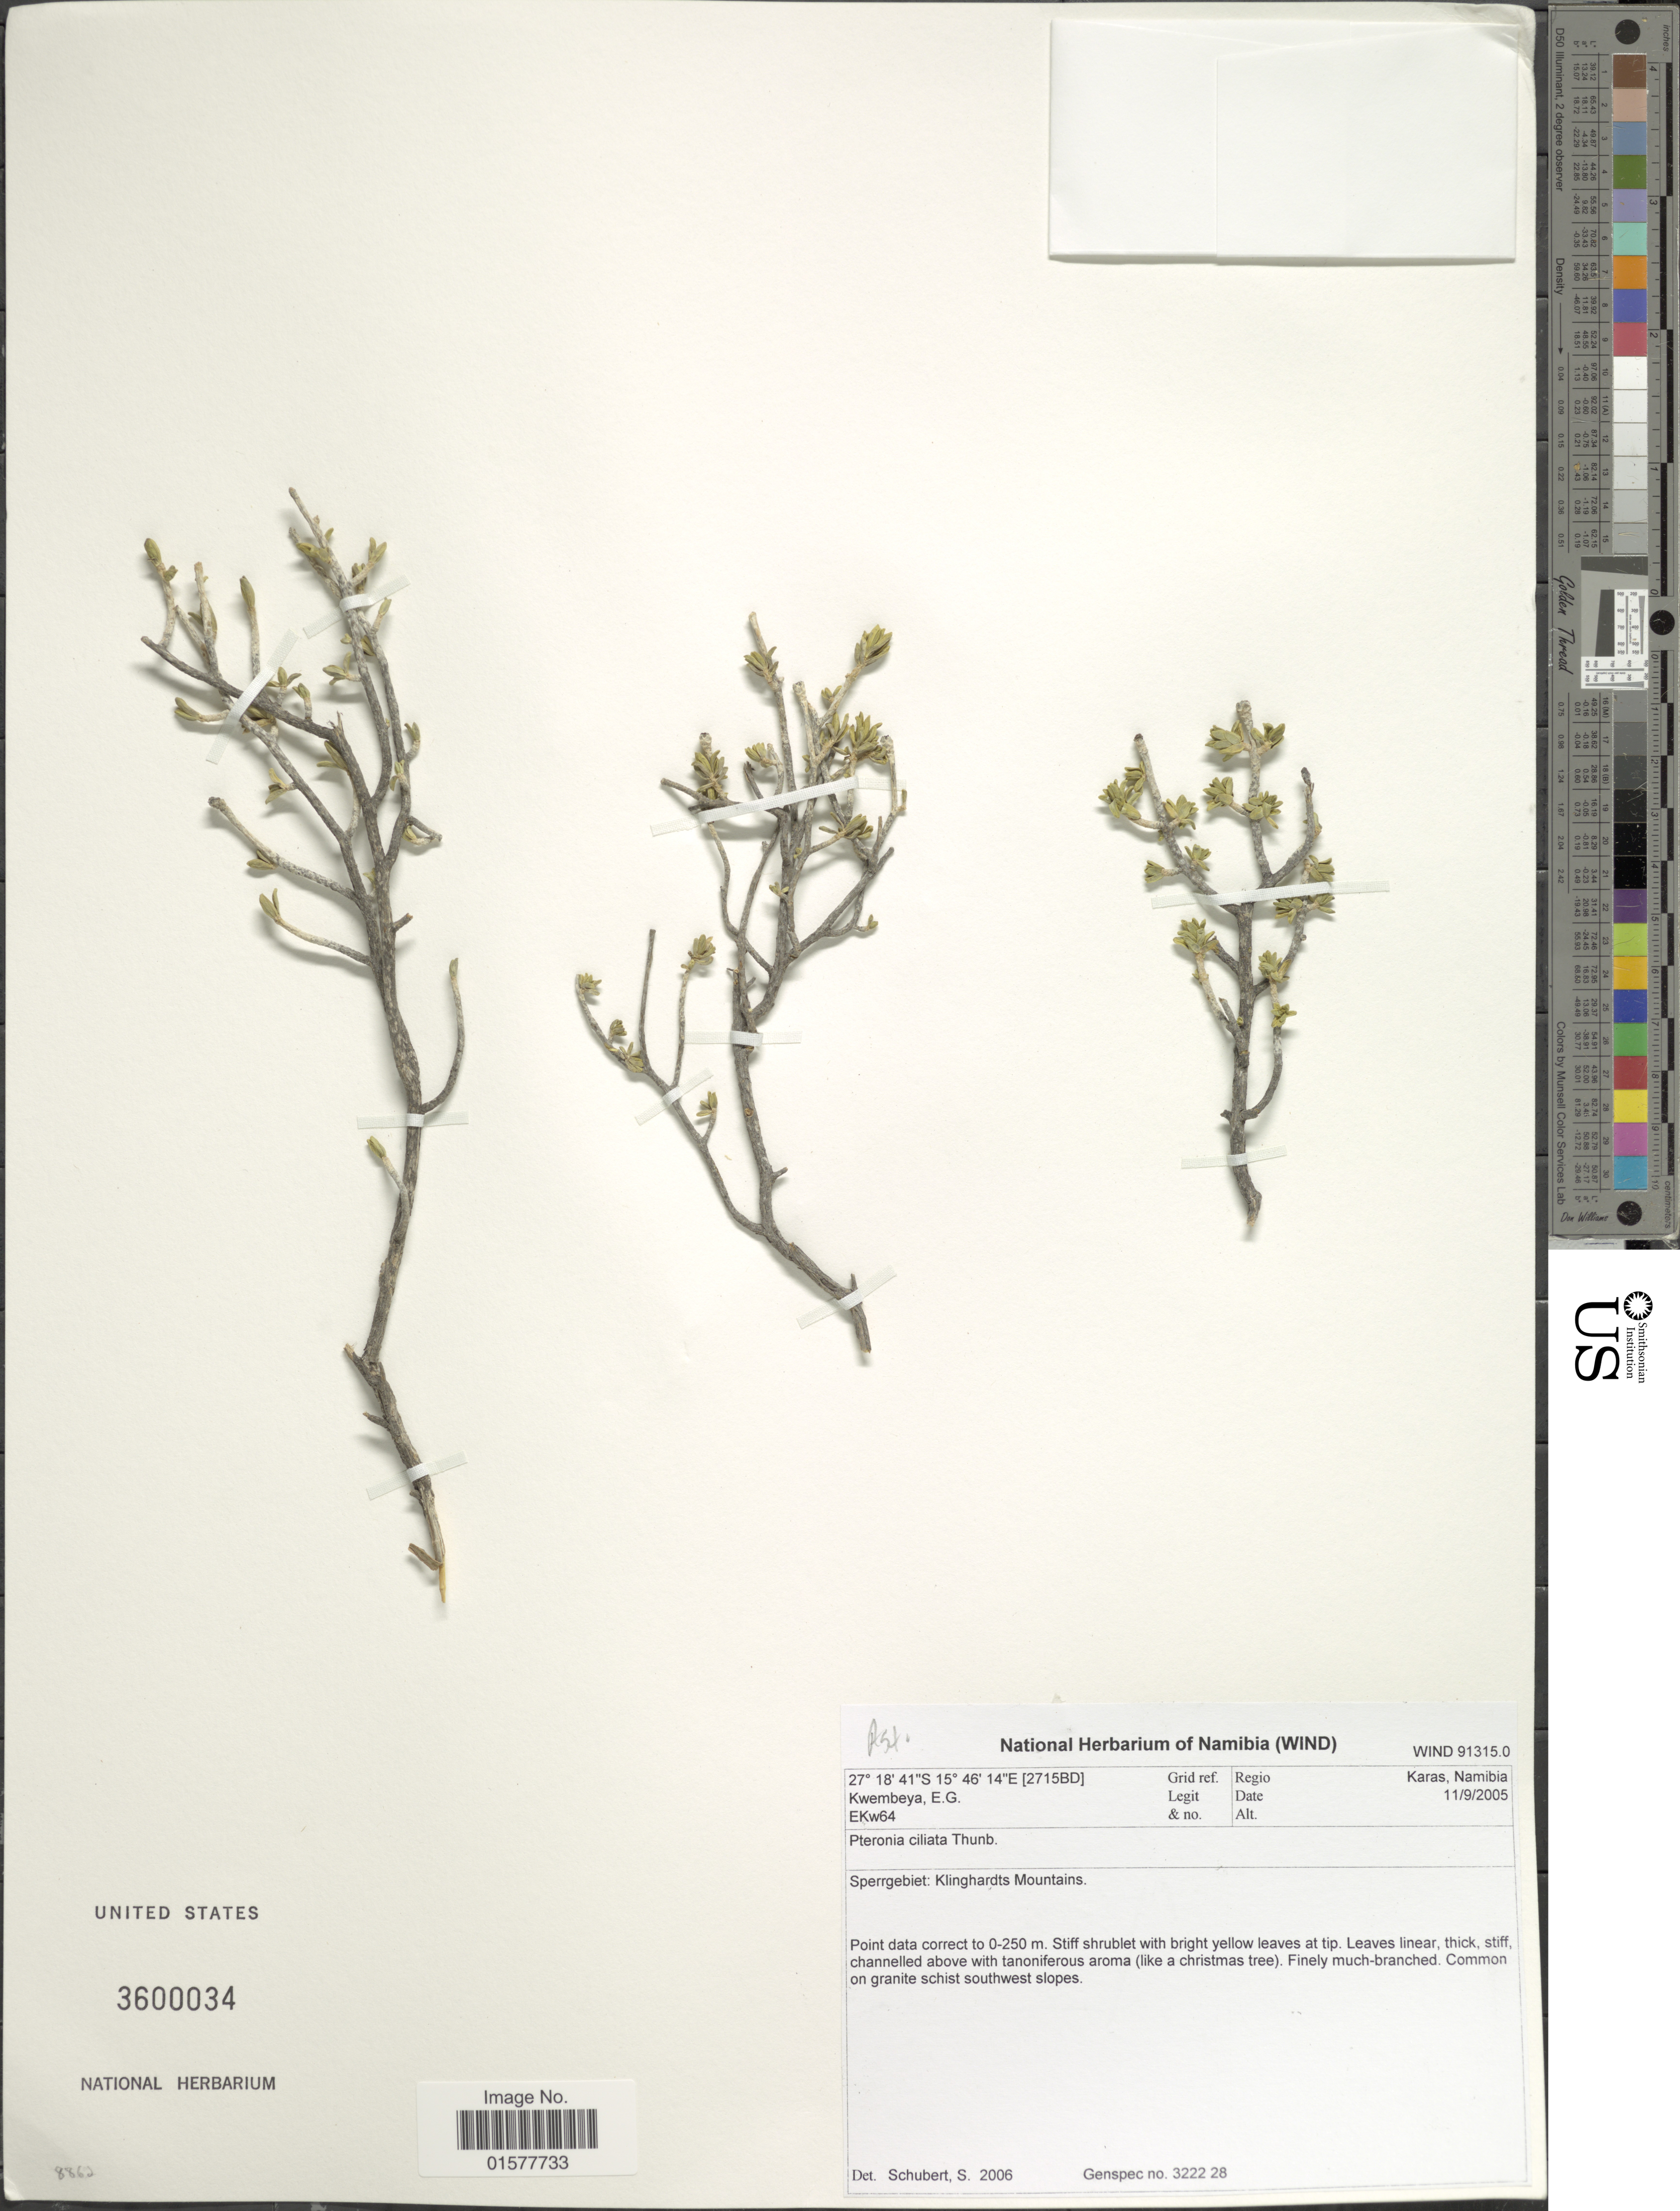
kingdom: Plantae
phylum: Tracheophyta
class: Magnoliopsida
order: Asterales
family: Asteraceae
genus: Pteronia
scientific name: Pteronia ciliata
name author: Thunb.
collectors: E. Kwembeya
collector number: EKw64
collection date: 2005-09-11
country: Namibia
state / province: Karas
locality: Grid. ref. [2715BD], Regio Karas, Namibia, Sperrgebiet: Klinghardts Mountains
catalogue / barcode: US 3600034